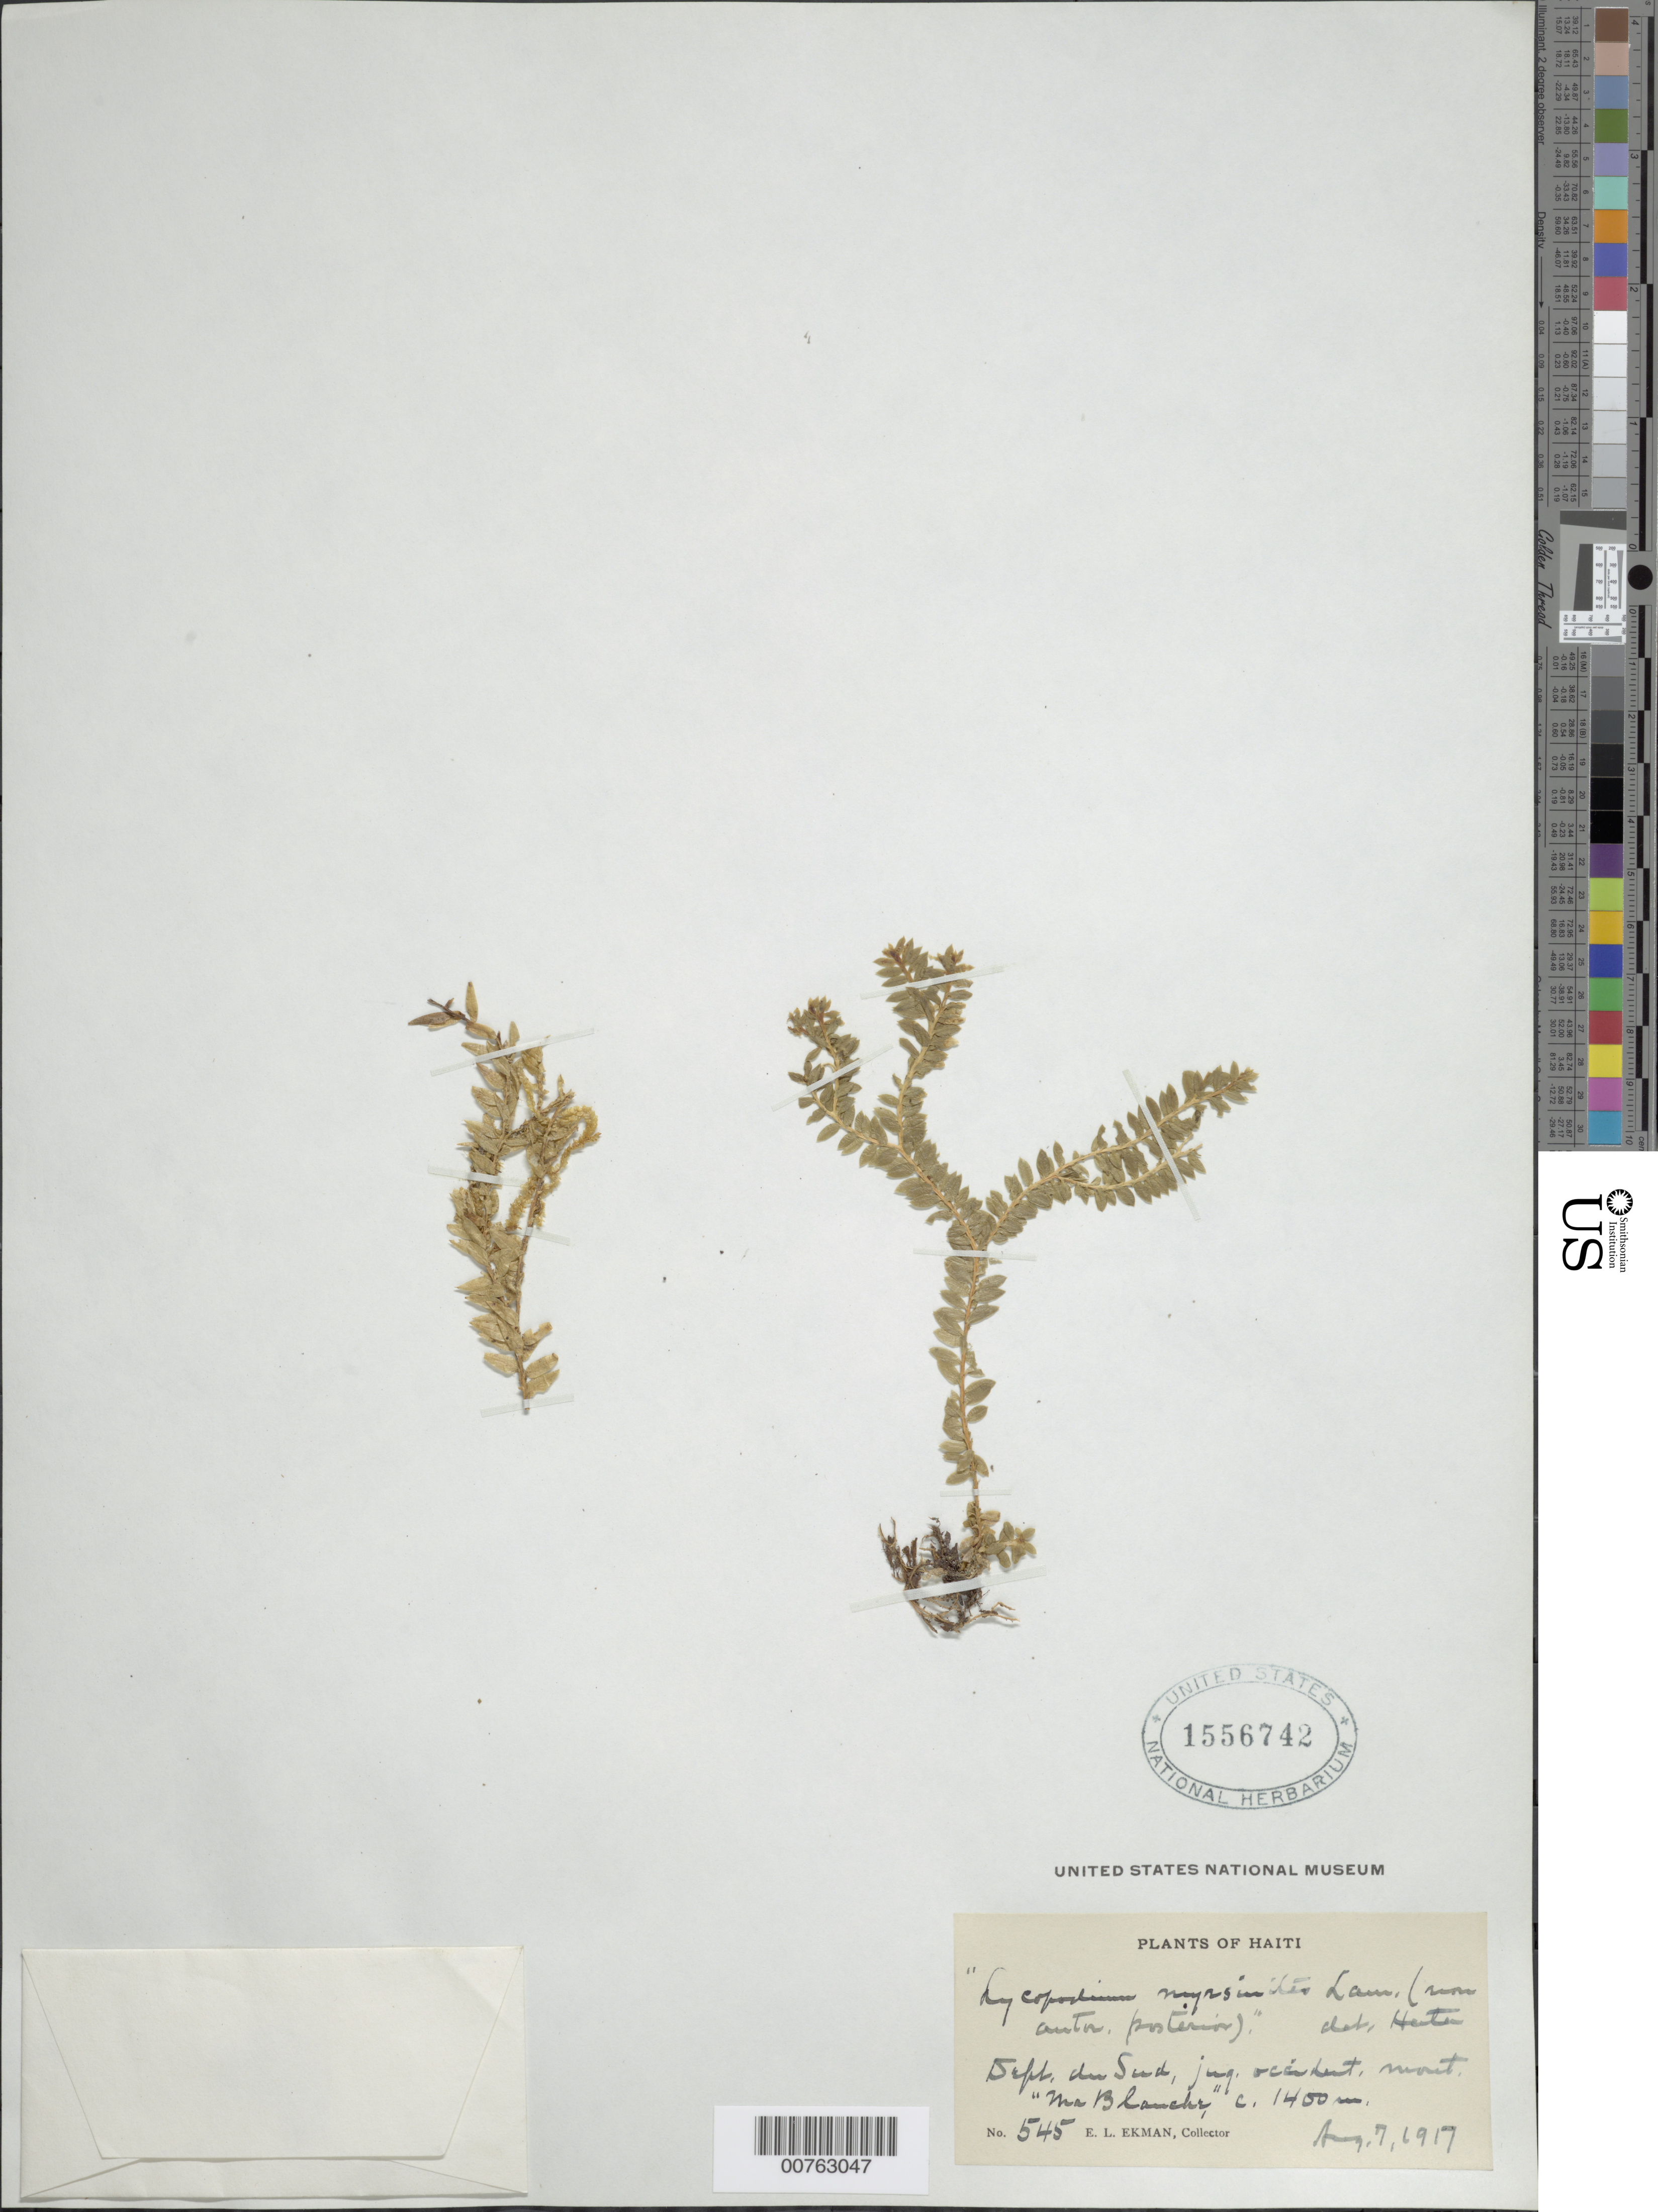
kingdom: Plantae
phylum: Tracheophyta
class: Lycopodiopsida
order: Lycopodiales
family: Lycopodiaceae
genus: Phlegmariurus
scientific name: Phlegmariurus myrsinites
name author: (Lam.) B. Øllg.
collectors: E. L. Ekman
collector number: H 545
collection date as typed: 07 --- 1917 or -- Jul 1917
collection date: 1917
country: Haiti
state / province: Sud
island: Hispaniola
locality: Jusq. ---, Mount. "Ma Blanche"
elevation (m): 1400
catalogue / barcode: US 1556742